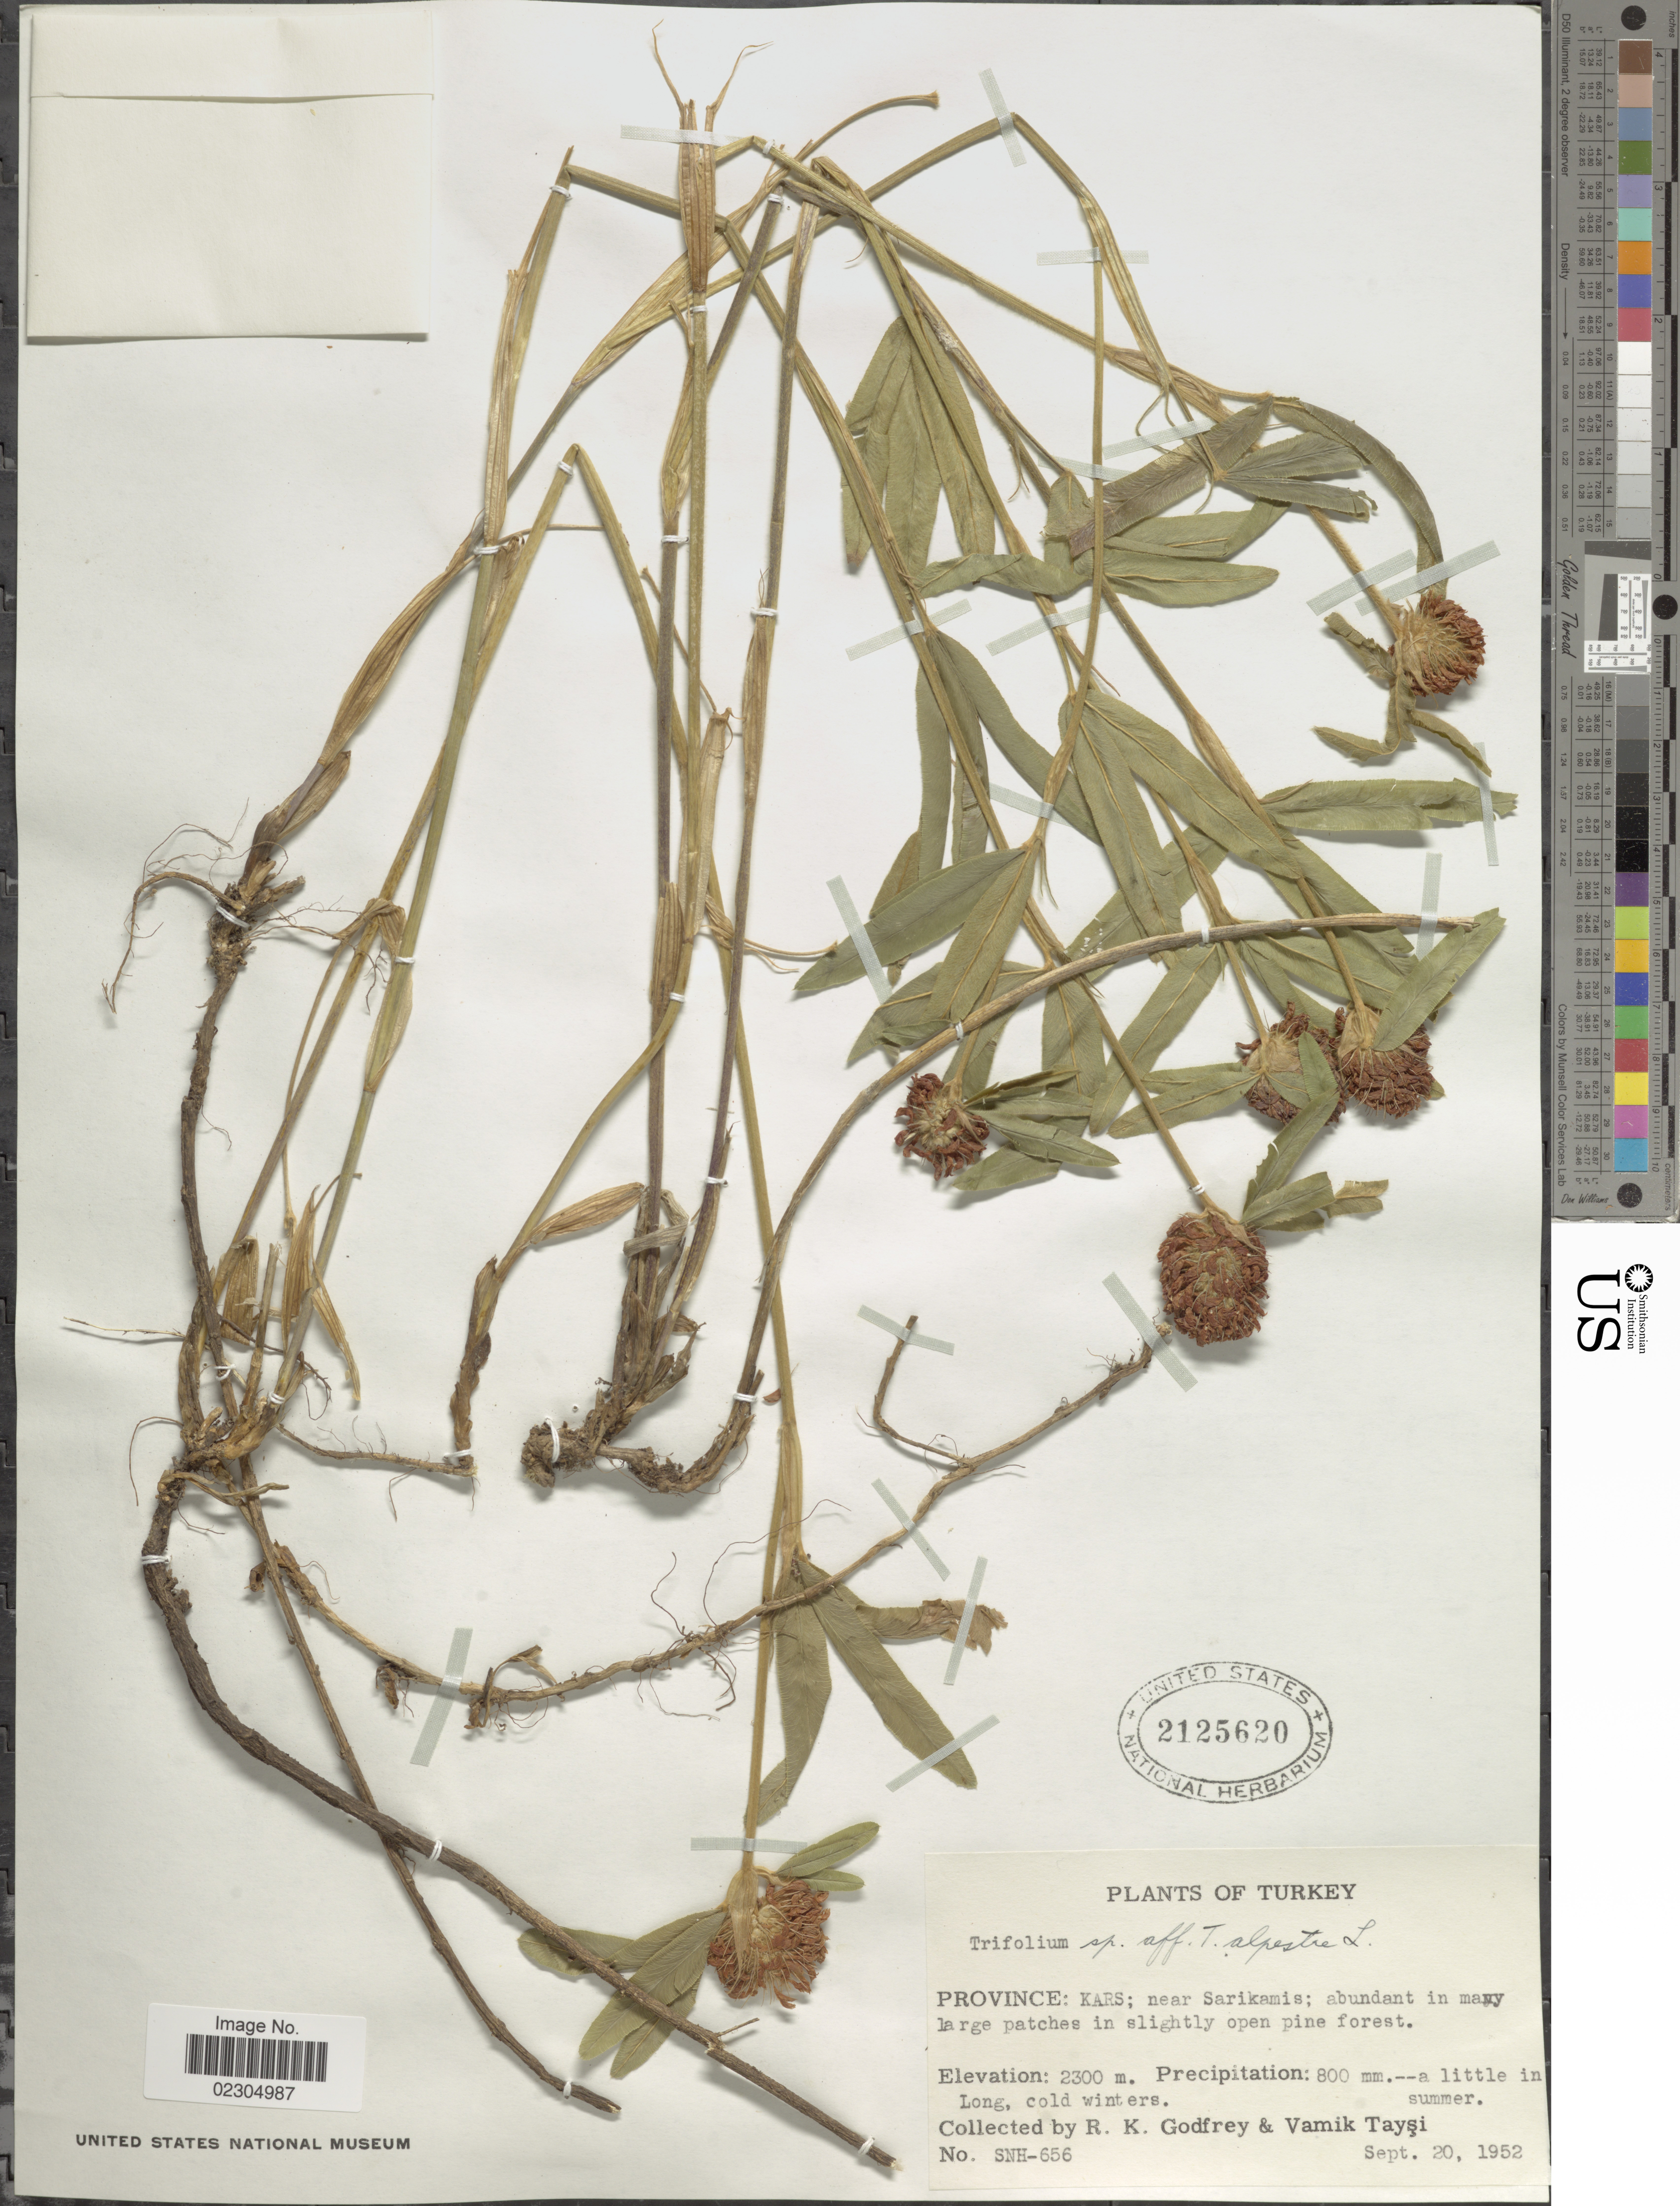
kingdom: Plantae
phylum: Tracheophyta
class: Magnoliopsida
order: Fabales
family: Fabaceae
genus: Trifolium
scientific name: Trifolium alpestre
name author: L.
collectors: R. K. Godfrey & V. Taysi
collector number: SNH-656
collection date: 1952-09-20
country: Turkey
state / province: Kars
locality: Near Sarikamis.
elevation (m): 2300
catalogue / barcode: US 2125620